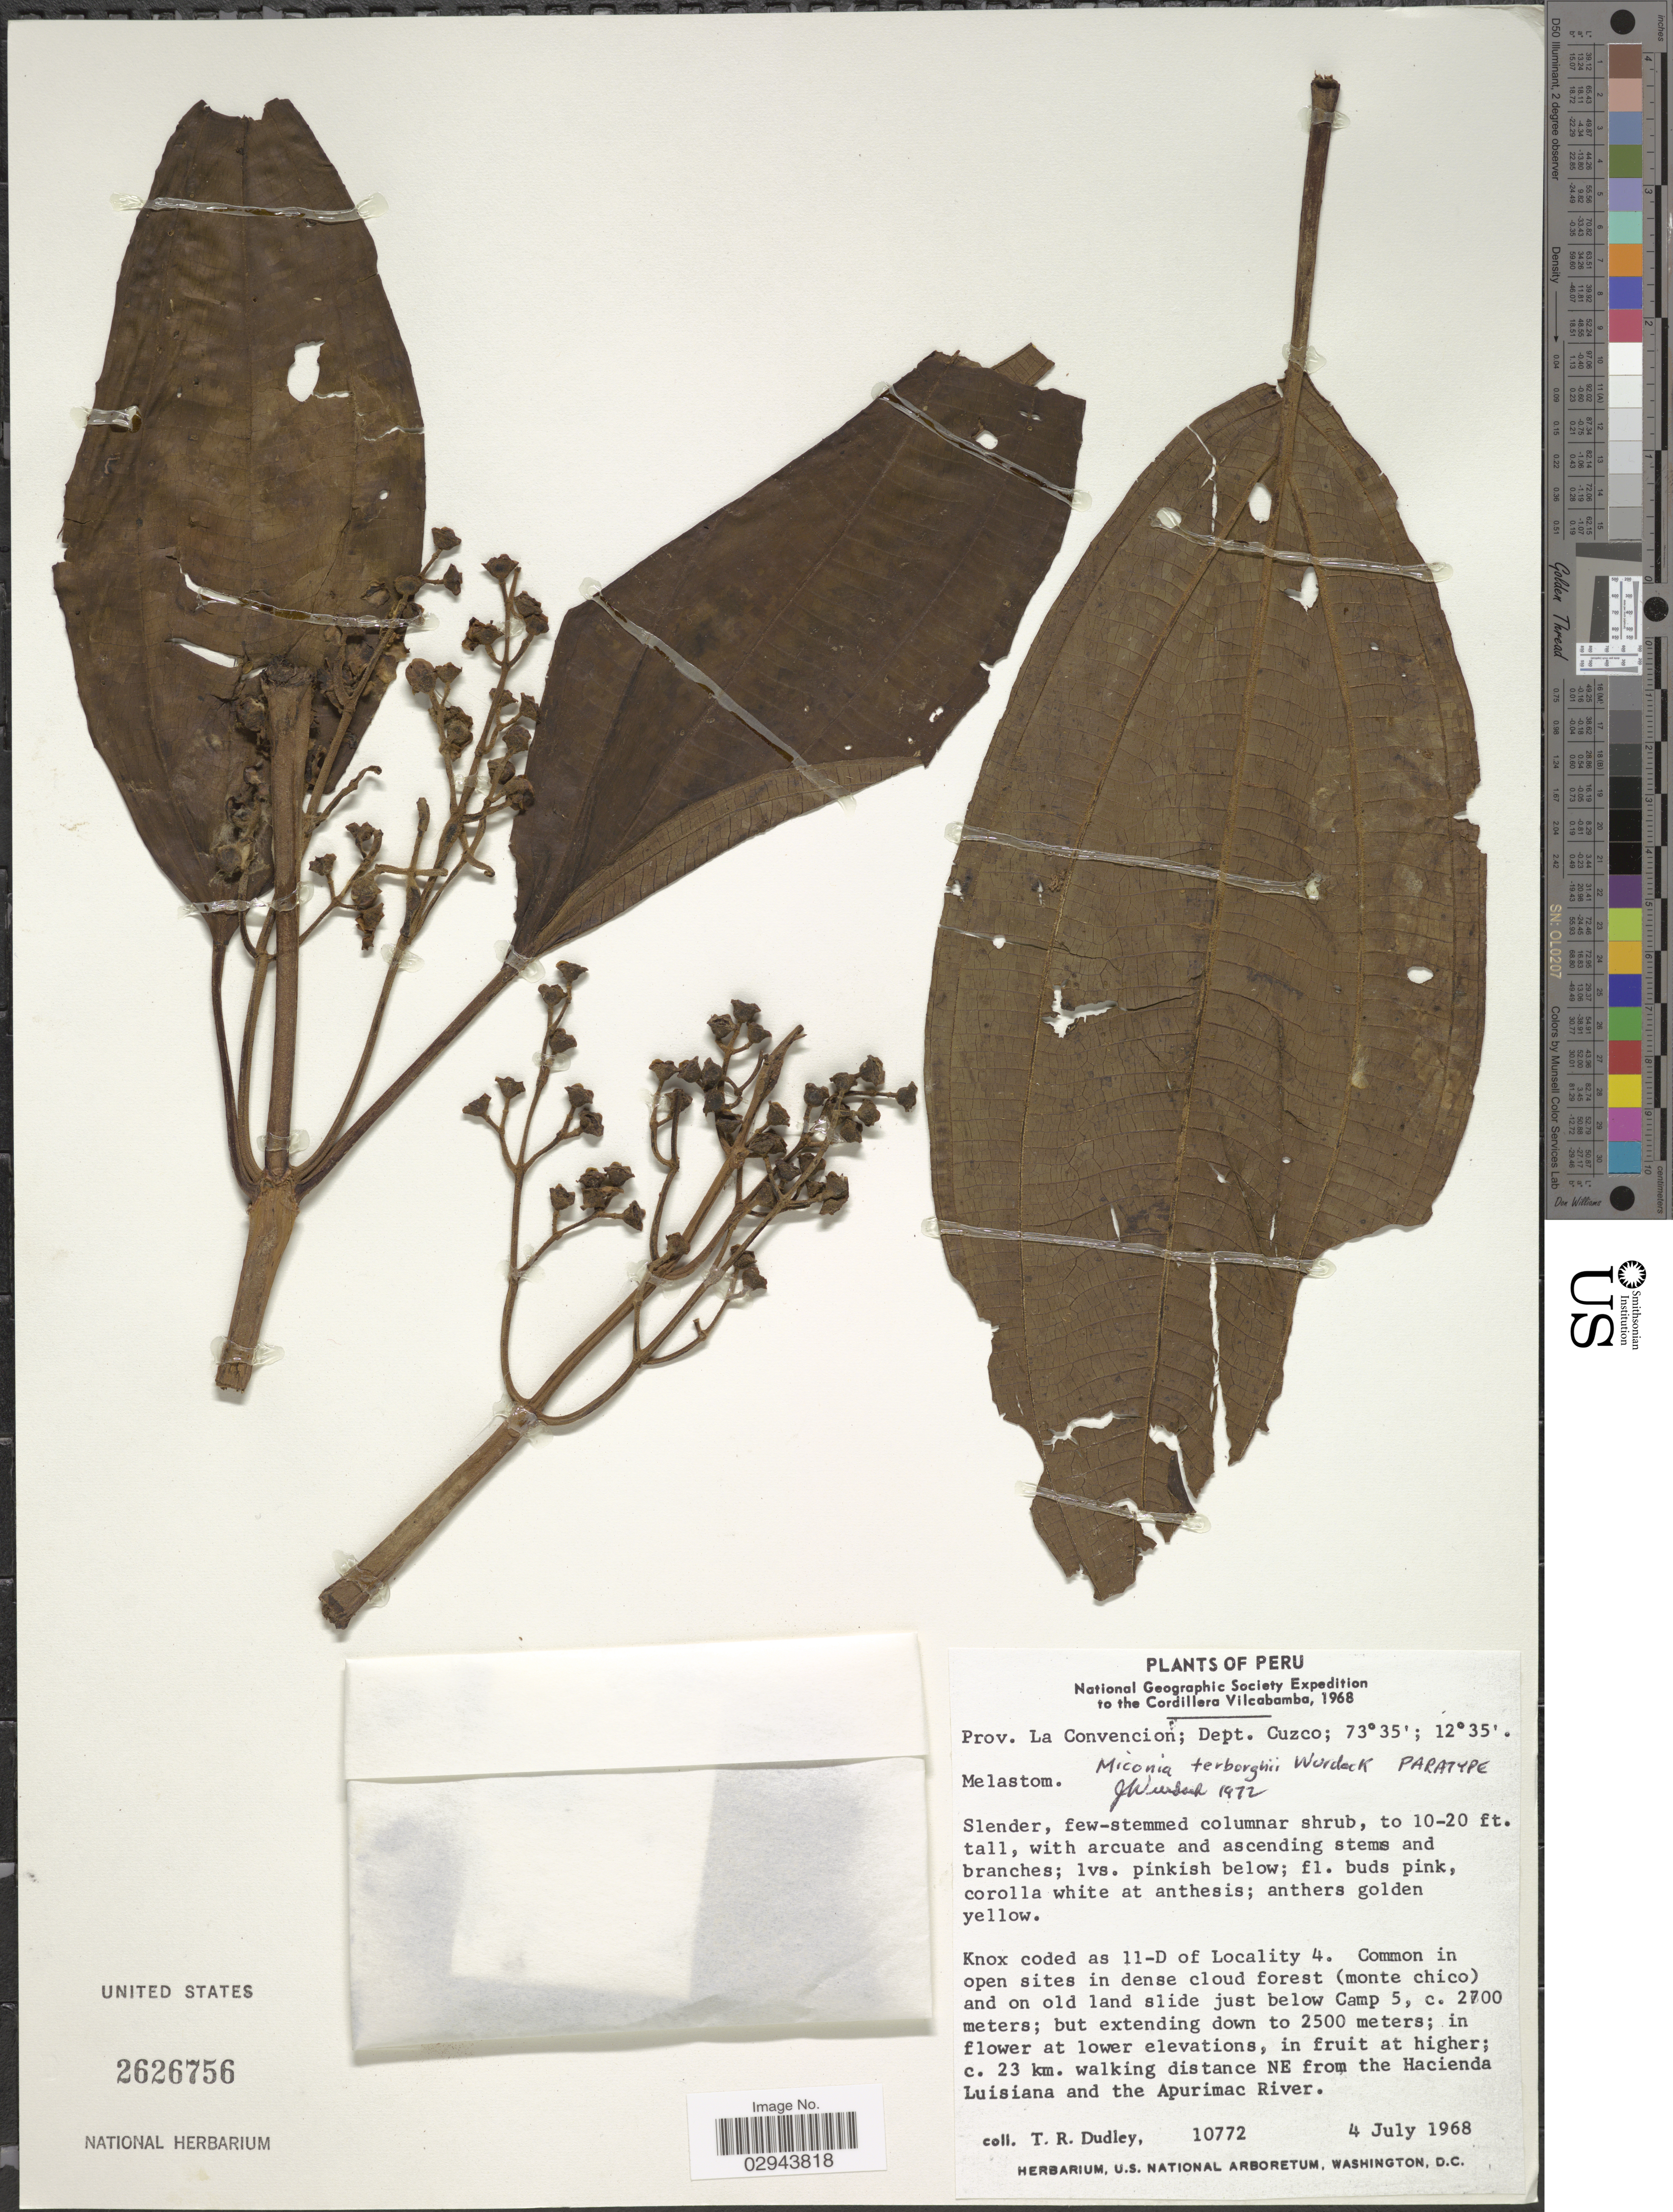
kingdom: Plantae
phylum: Tracheophyta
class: Magnoliopsida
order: Myrtales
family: Melastomataceae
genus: Miconia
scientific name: Miconia terborghii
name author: Wurdack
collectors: T. R. Dudley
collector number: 10772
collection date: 1968-07-04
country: Peru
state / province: Cusco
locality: Cordillera Vilcabamba. Prov. La Convencion; Dept. Cuzco. C. 23 km. walking distance NE from the Hacienda Luisiana and the Apurimac River.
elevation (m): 2500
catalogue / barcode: US 2626756